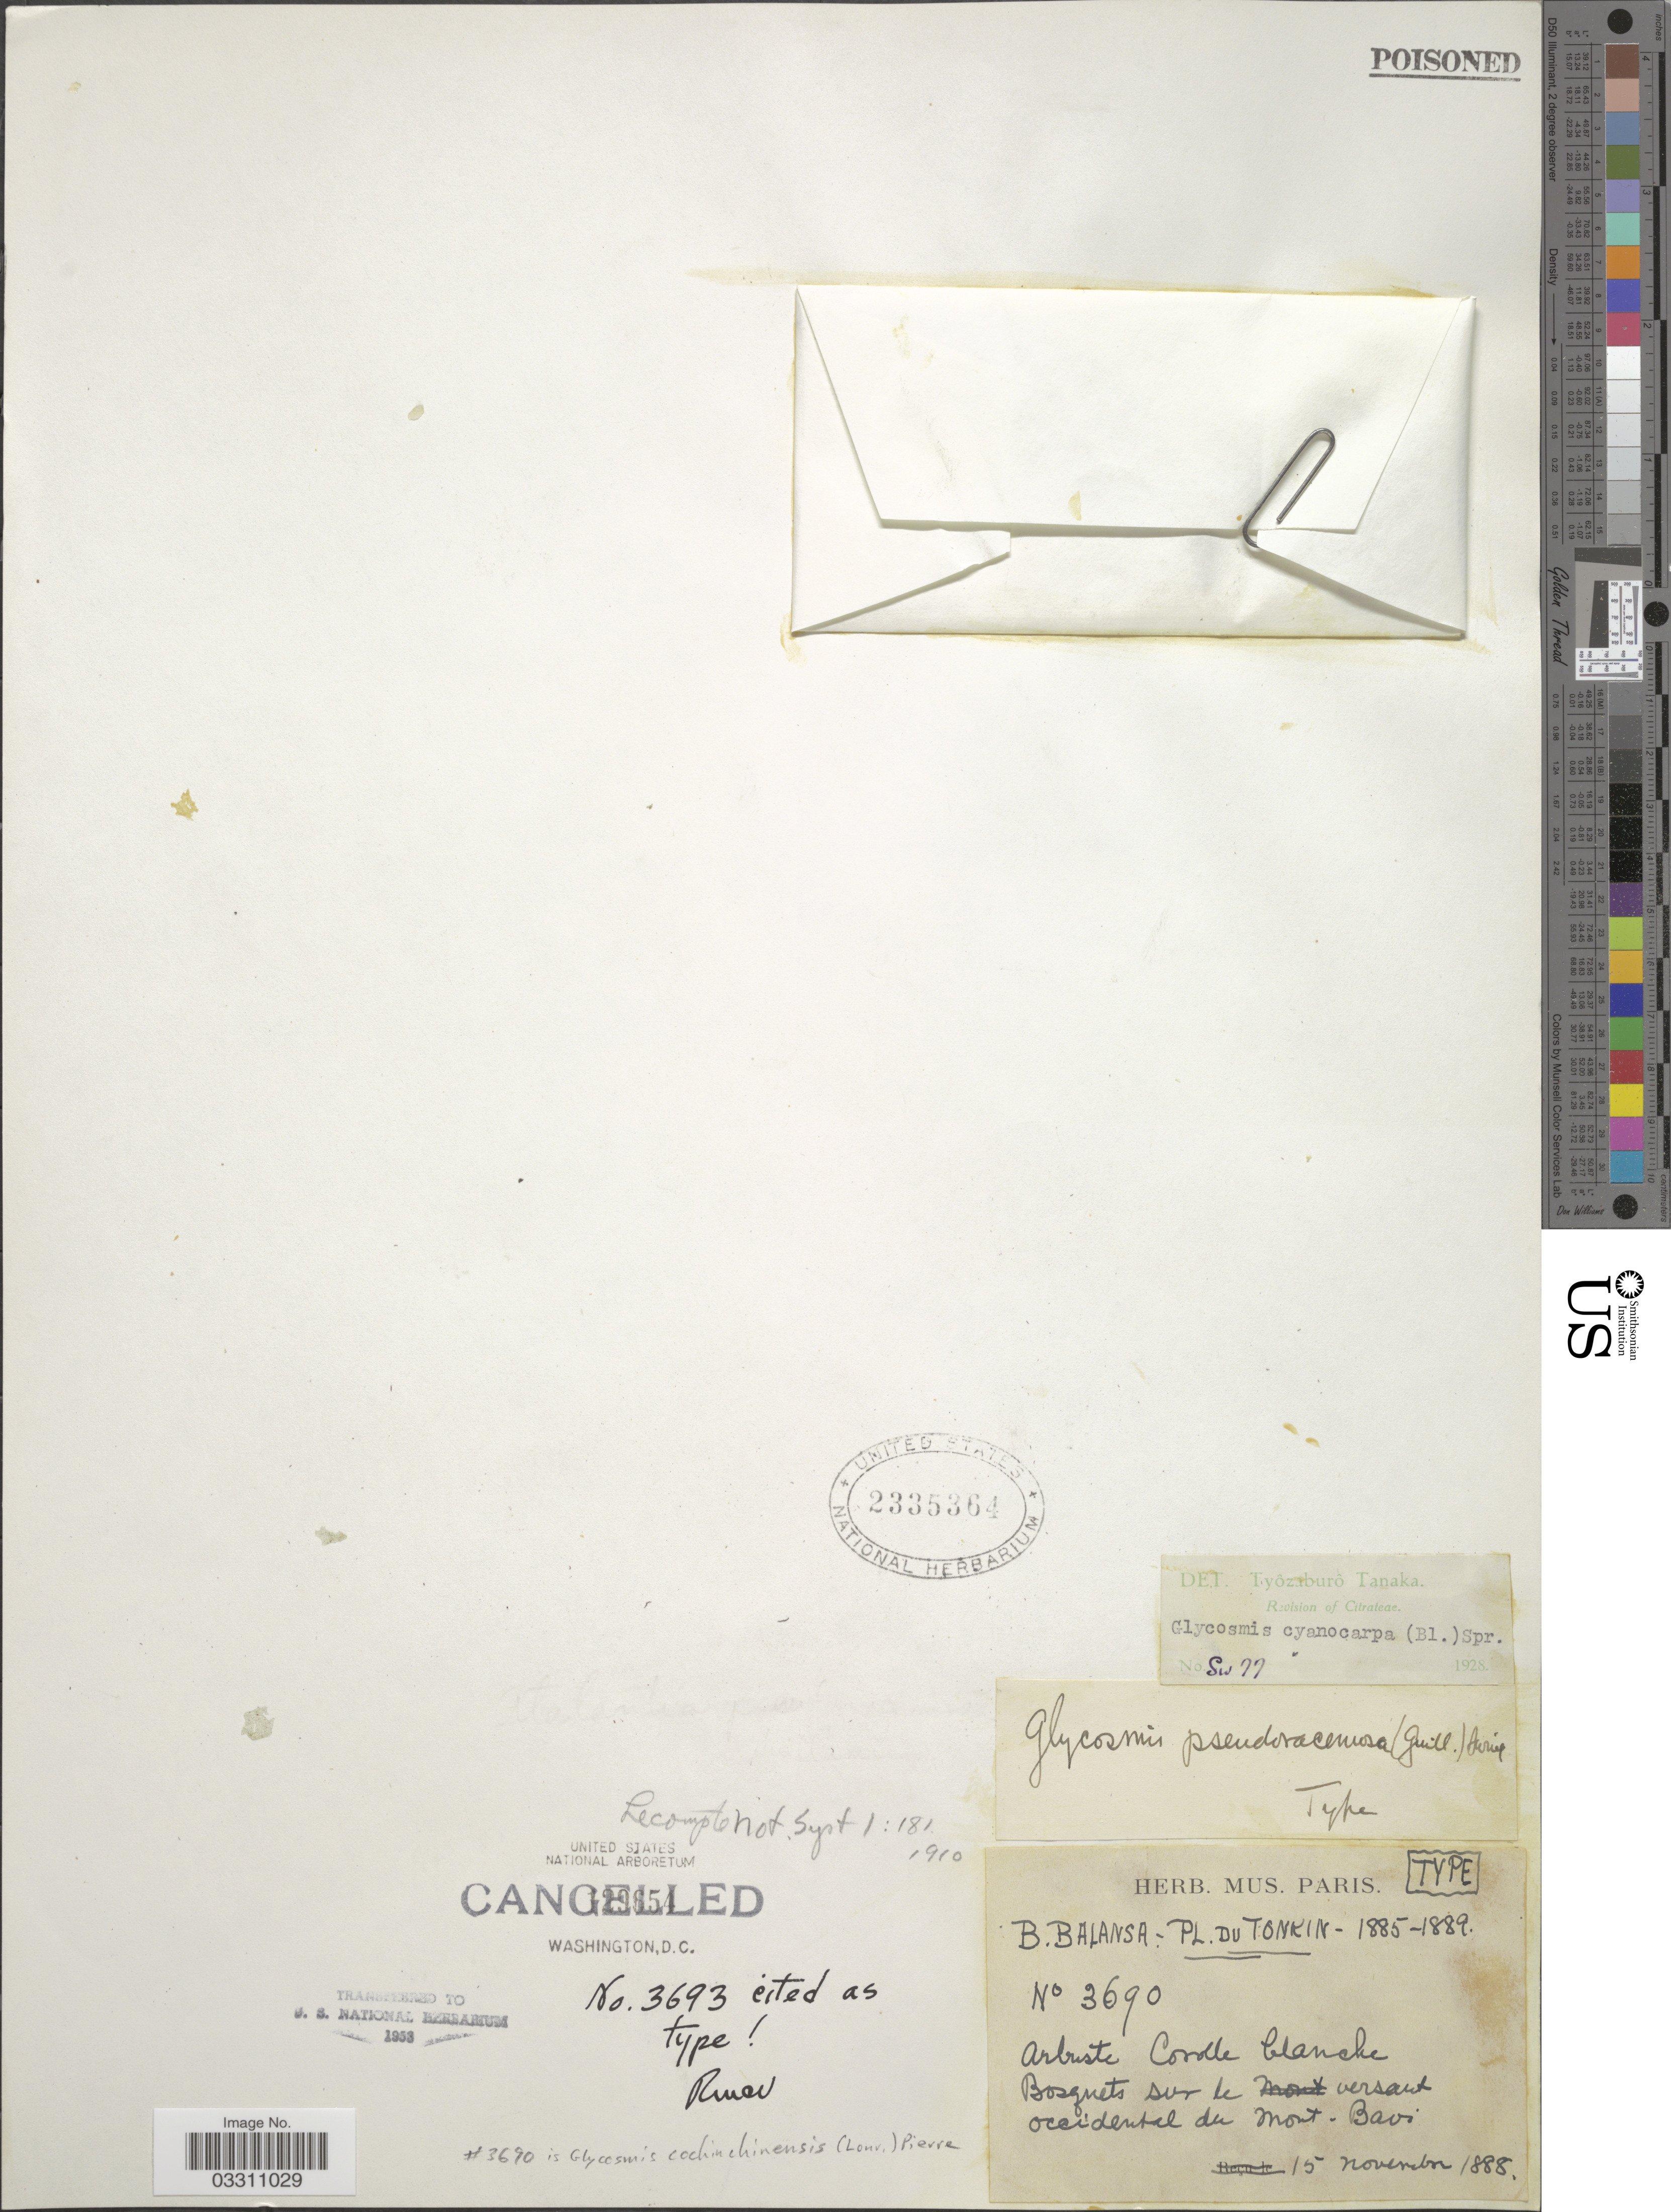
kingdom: Plantae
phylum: Tracheophyta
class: Magnoliopsida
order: Sapindales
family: Rutaceae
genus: Glycosmis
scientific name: Glycosmis cochinchinensis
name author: (Lour.) Pierre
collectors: B. Balansa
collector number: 3690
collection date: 1888-11-15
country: Vietnam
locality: Tonkin, Bosquets sur le versant occidental du Mont - Bavi.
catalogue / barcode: US 2335364